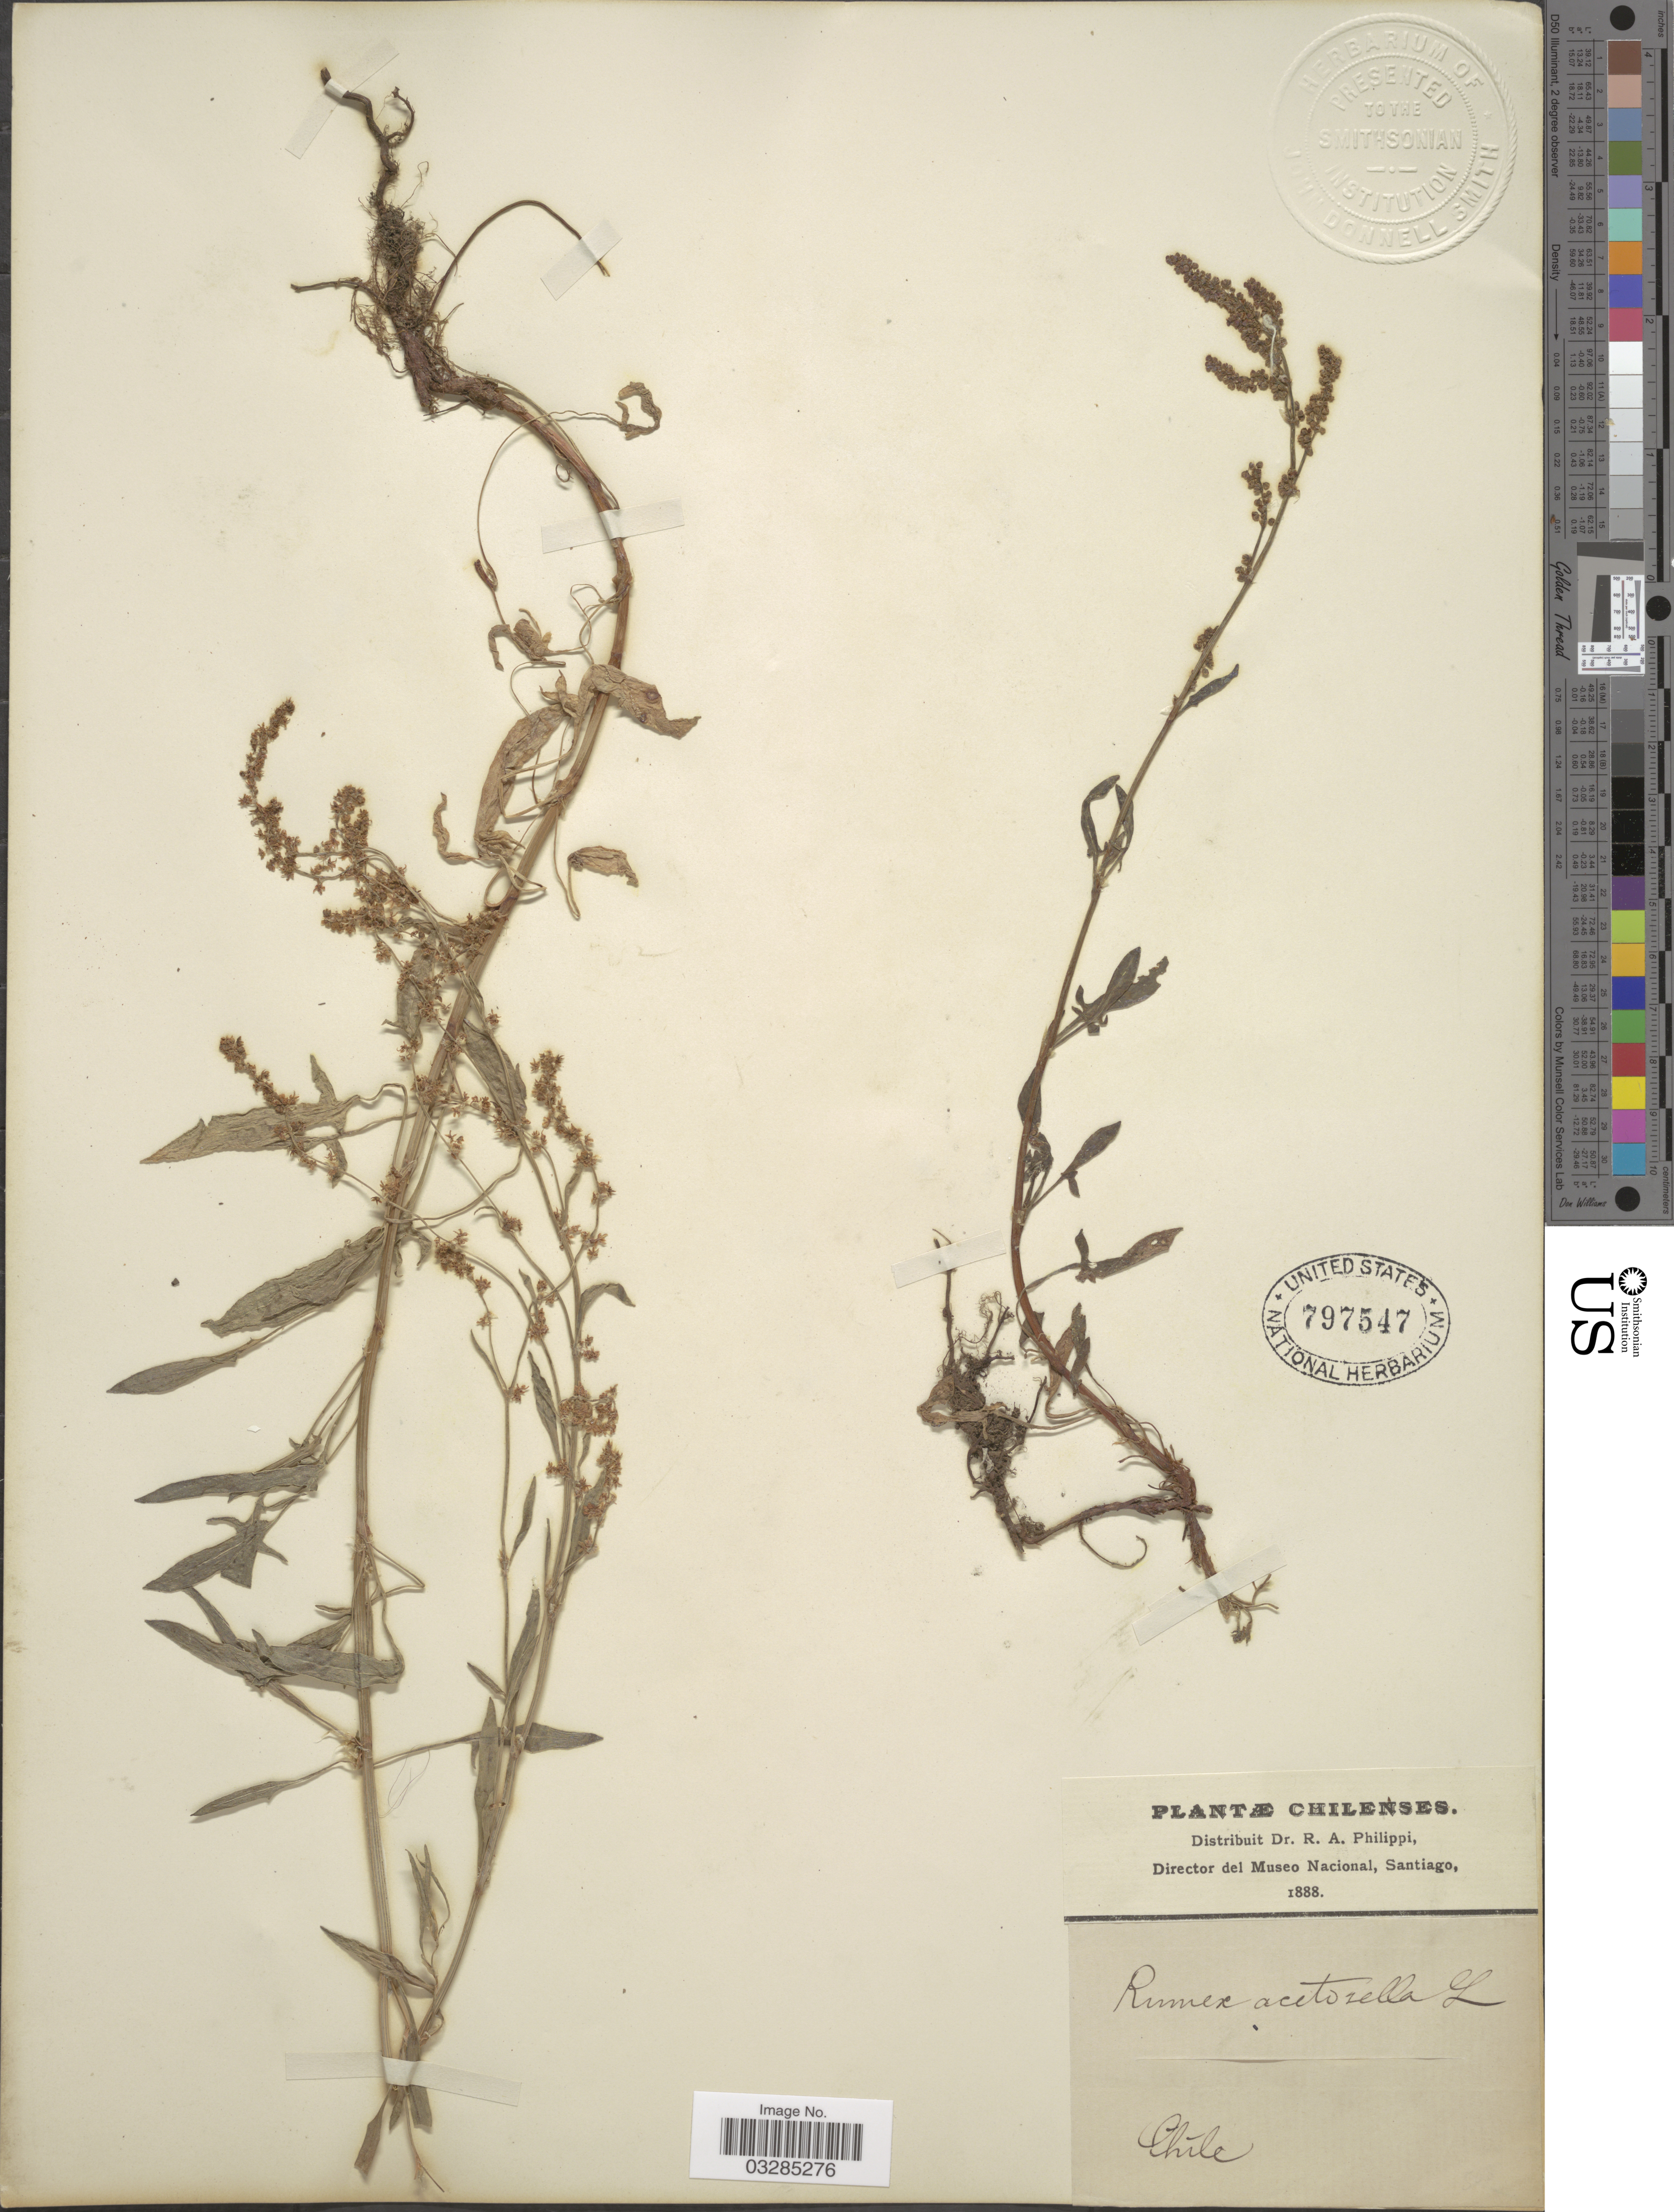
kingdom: Plantae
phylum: Tracheophyta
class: Magnoliopsida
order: Caryophyllales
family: Polygonaceae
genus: Rumex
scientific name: Rumex acetosella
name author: L.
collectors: ex. herb. R.A. Philippi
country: Chile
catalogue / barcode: US 797547